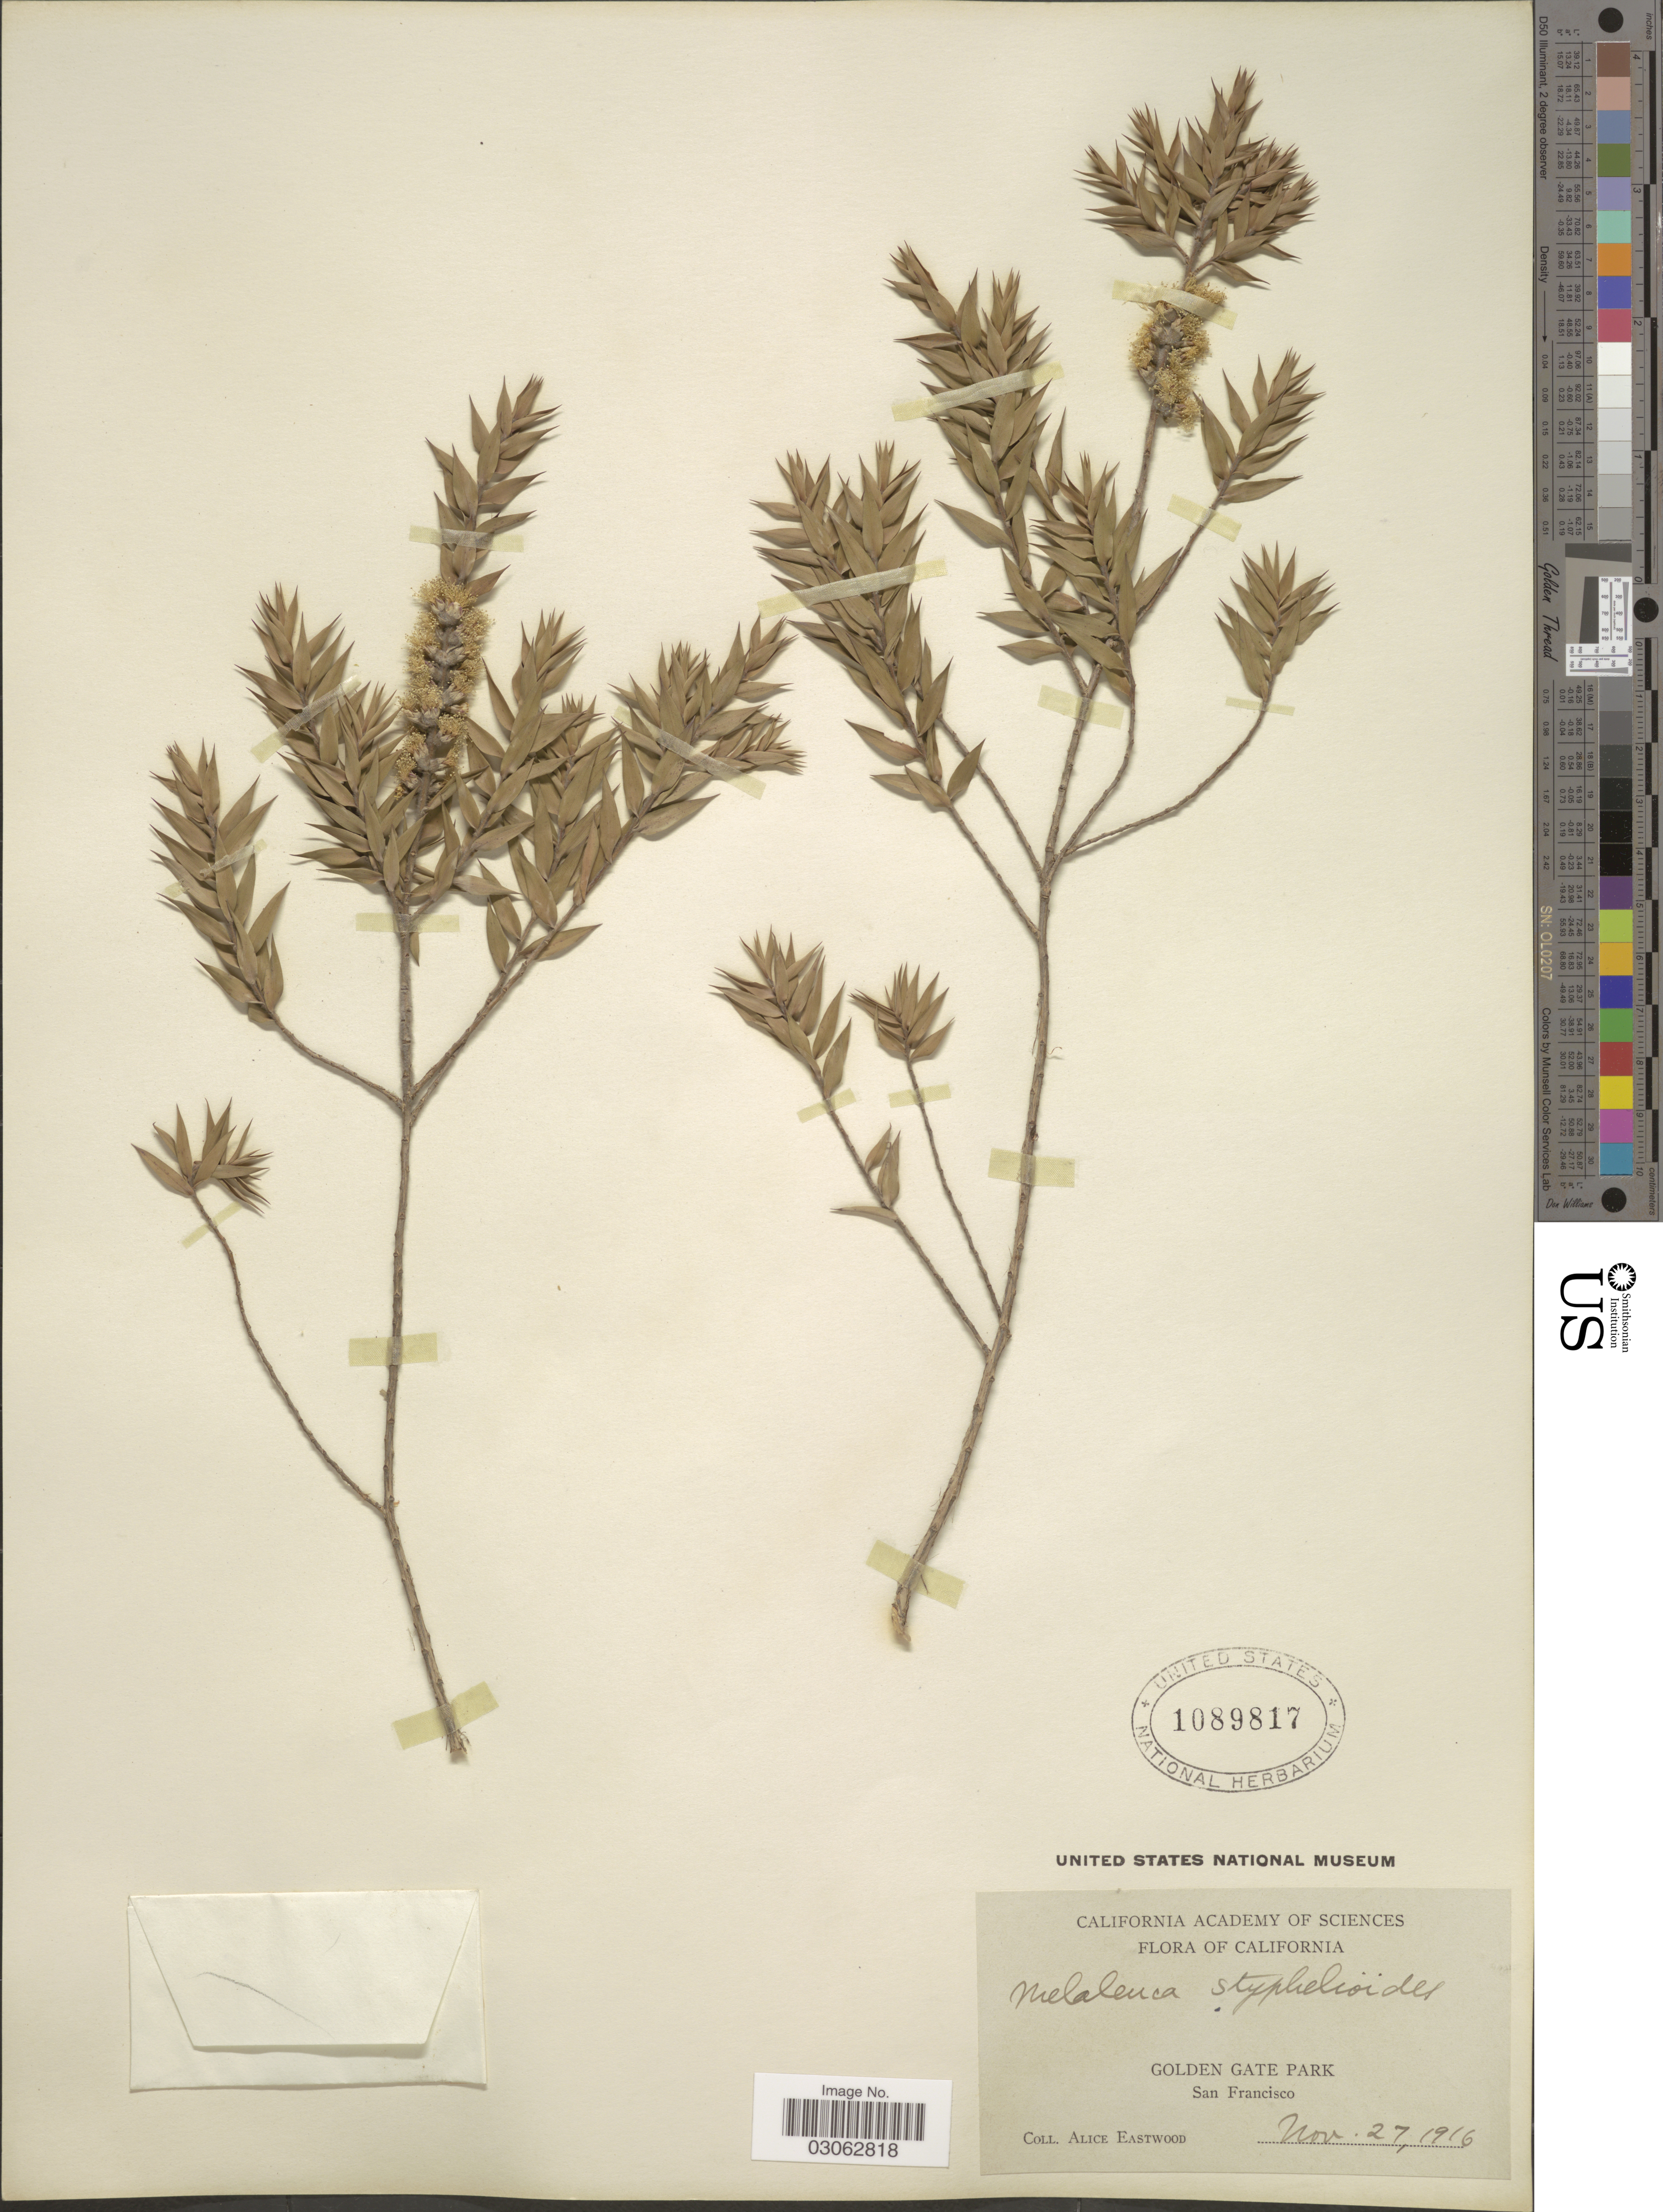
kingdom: Plantae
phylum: Tracheophyta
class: Magnoliopsida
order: Myrtales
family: Myrtaceae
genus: Melaleuca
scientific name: Melaleuca styphelioides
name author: Sm.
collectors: A. Eastwood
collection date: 1916-11-27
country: United States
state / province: California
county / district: San Francisco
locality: Golden Gate Park. San Francisco.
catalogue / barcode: US 1089817